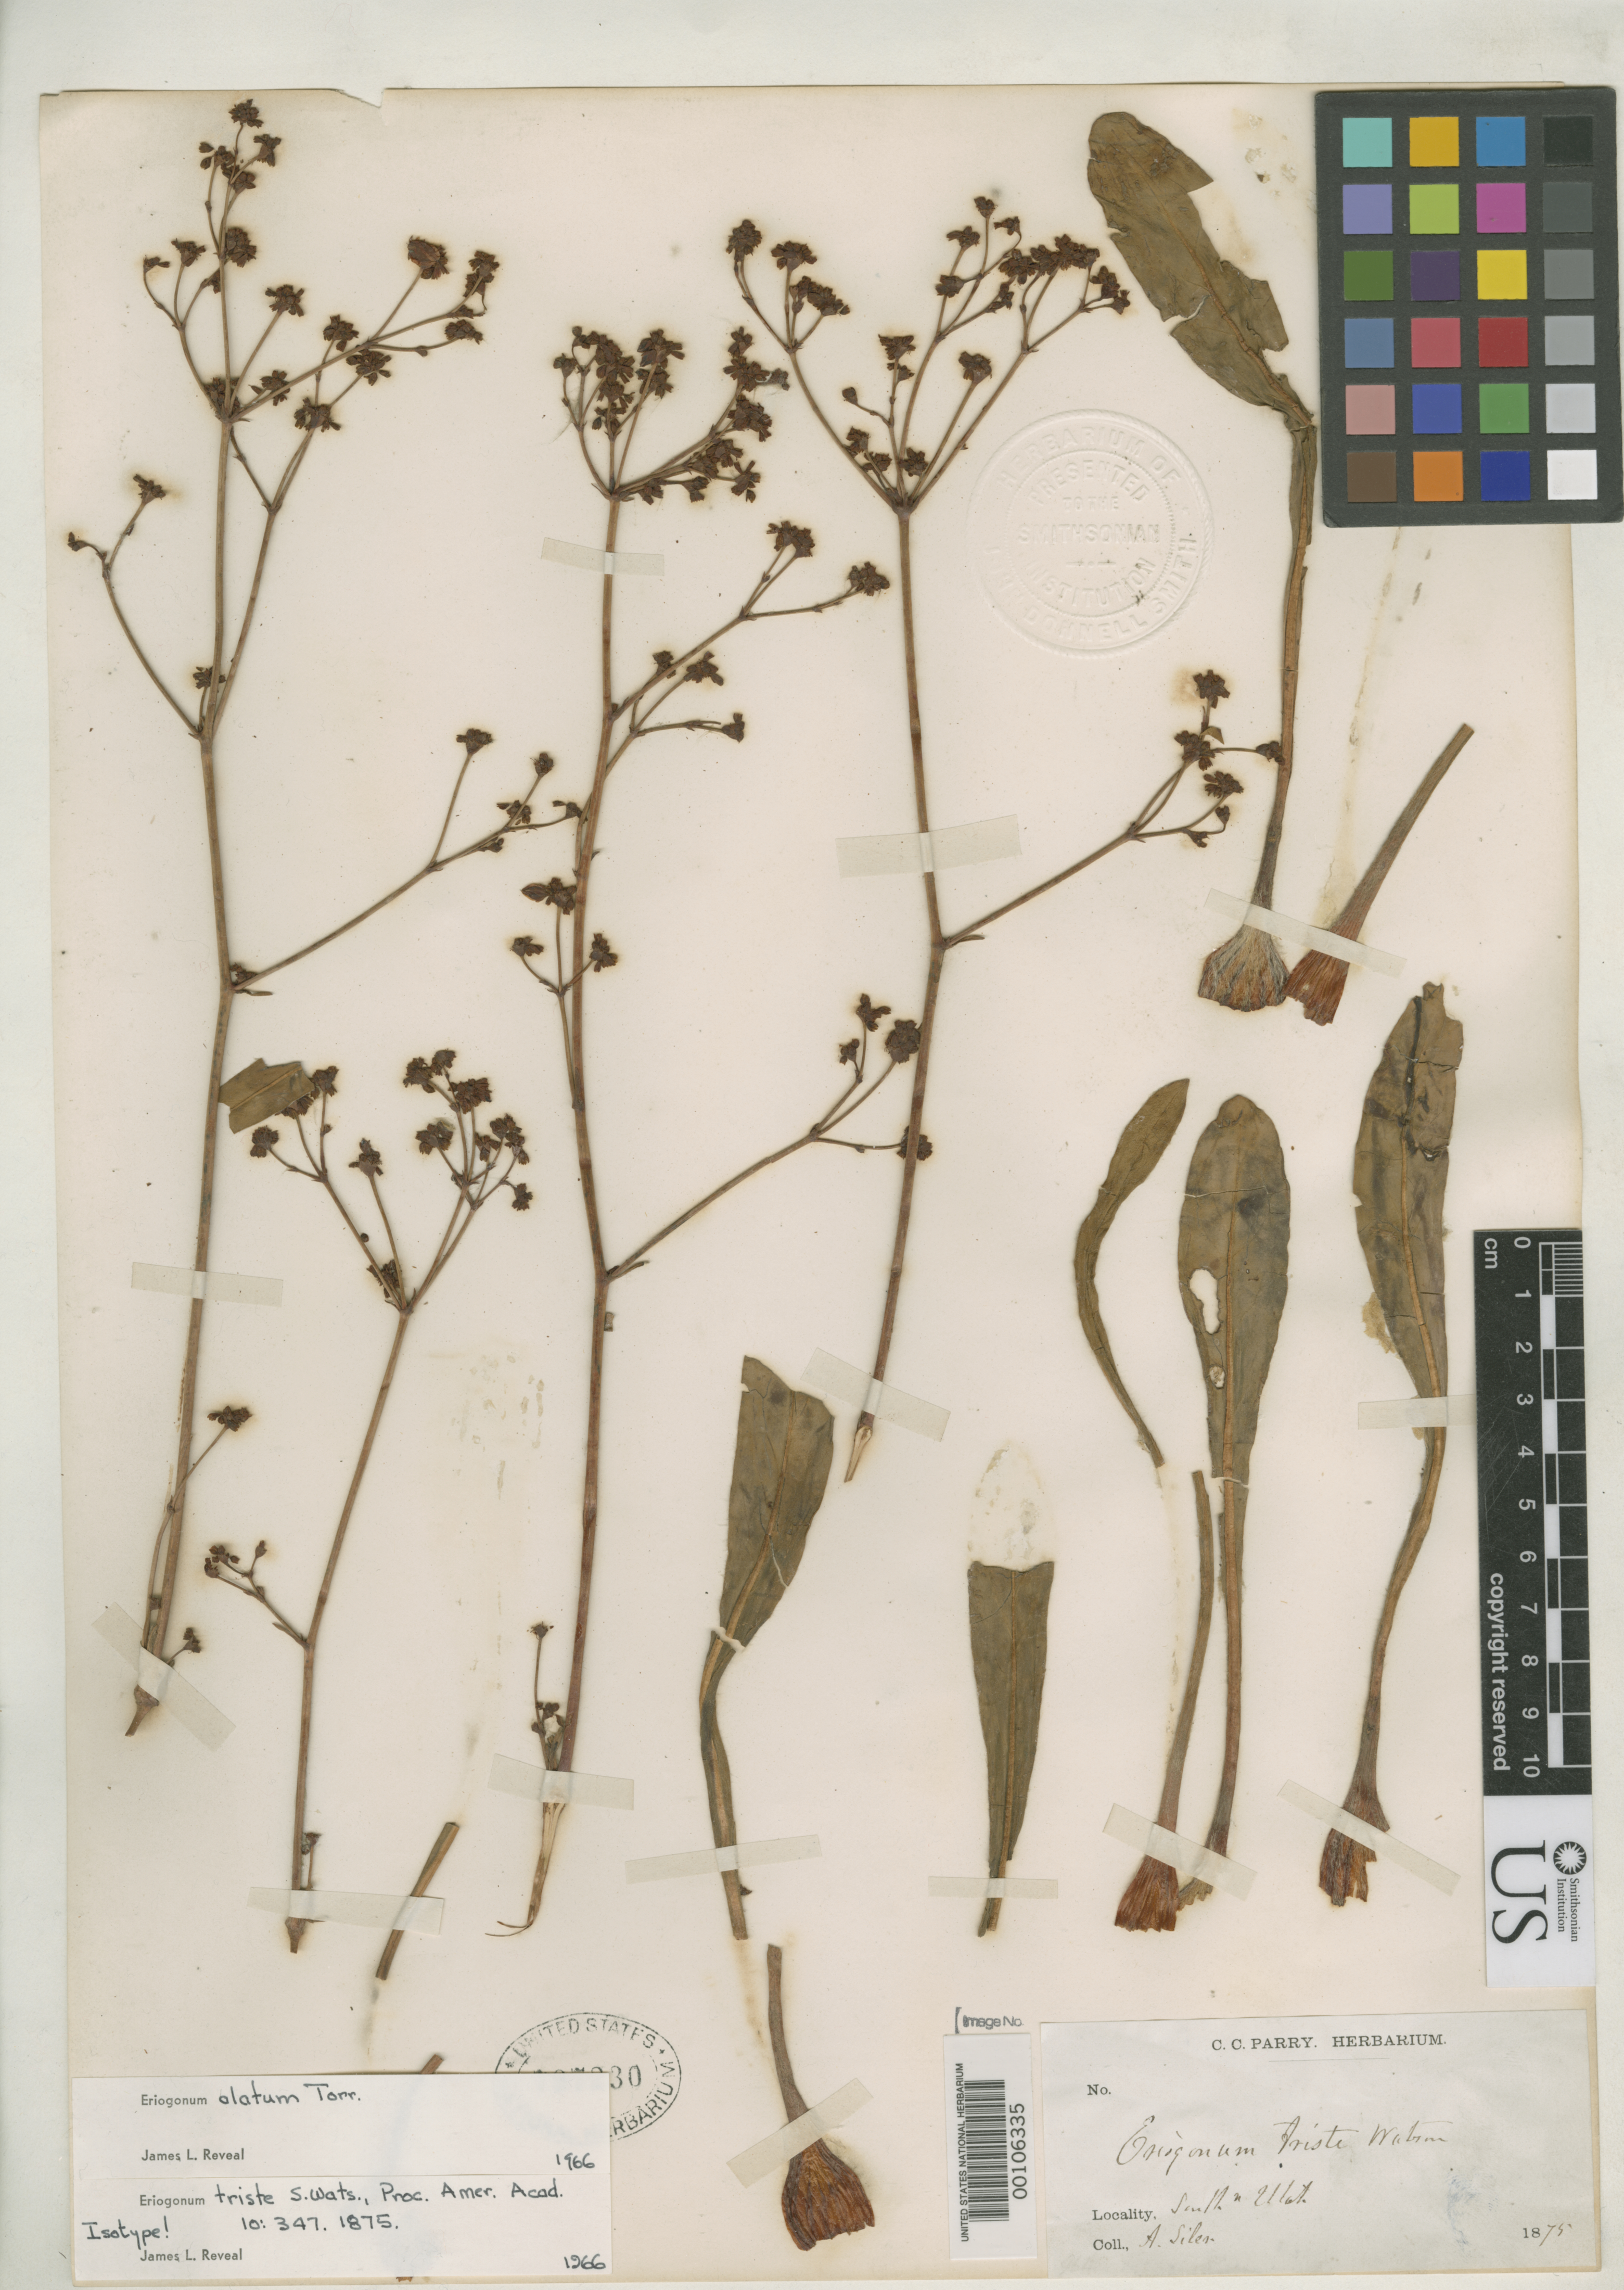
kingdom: Plantae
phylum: Tracheophyta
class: Magnoliopsida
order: Caryophyllales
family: Polygonaceae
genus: Eriogonum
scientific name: Eriogonum triste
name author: S. Watson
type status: Isotype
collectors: A. Silver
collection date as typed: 1875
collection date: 1875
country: United States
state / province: Utah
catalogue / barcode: US 797230